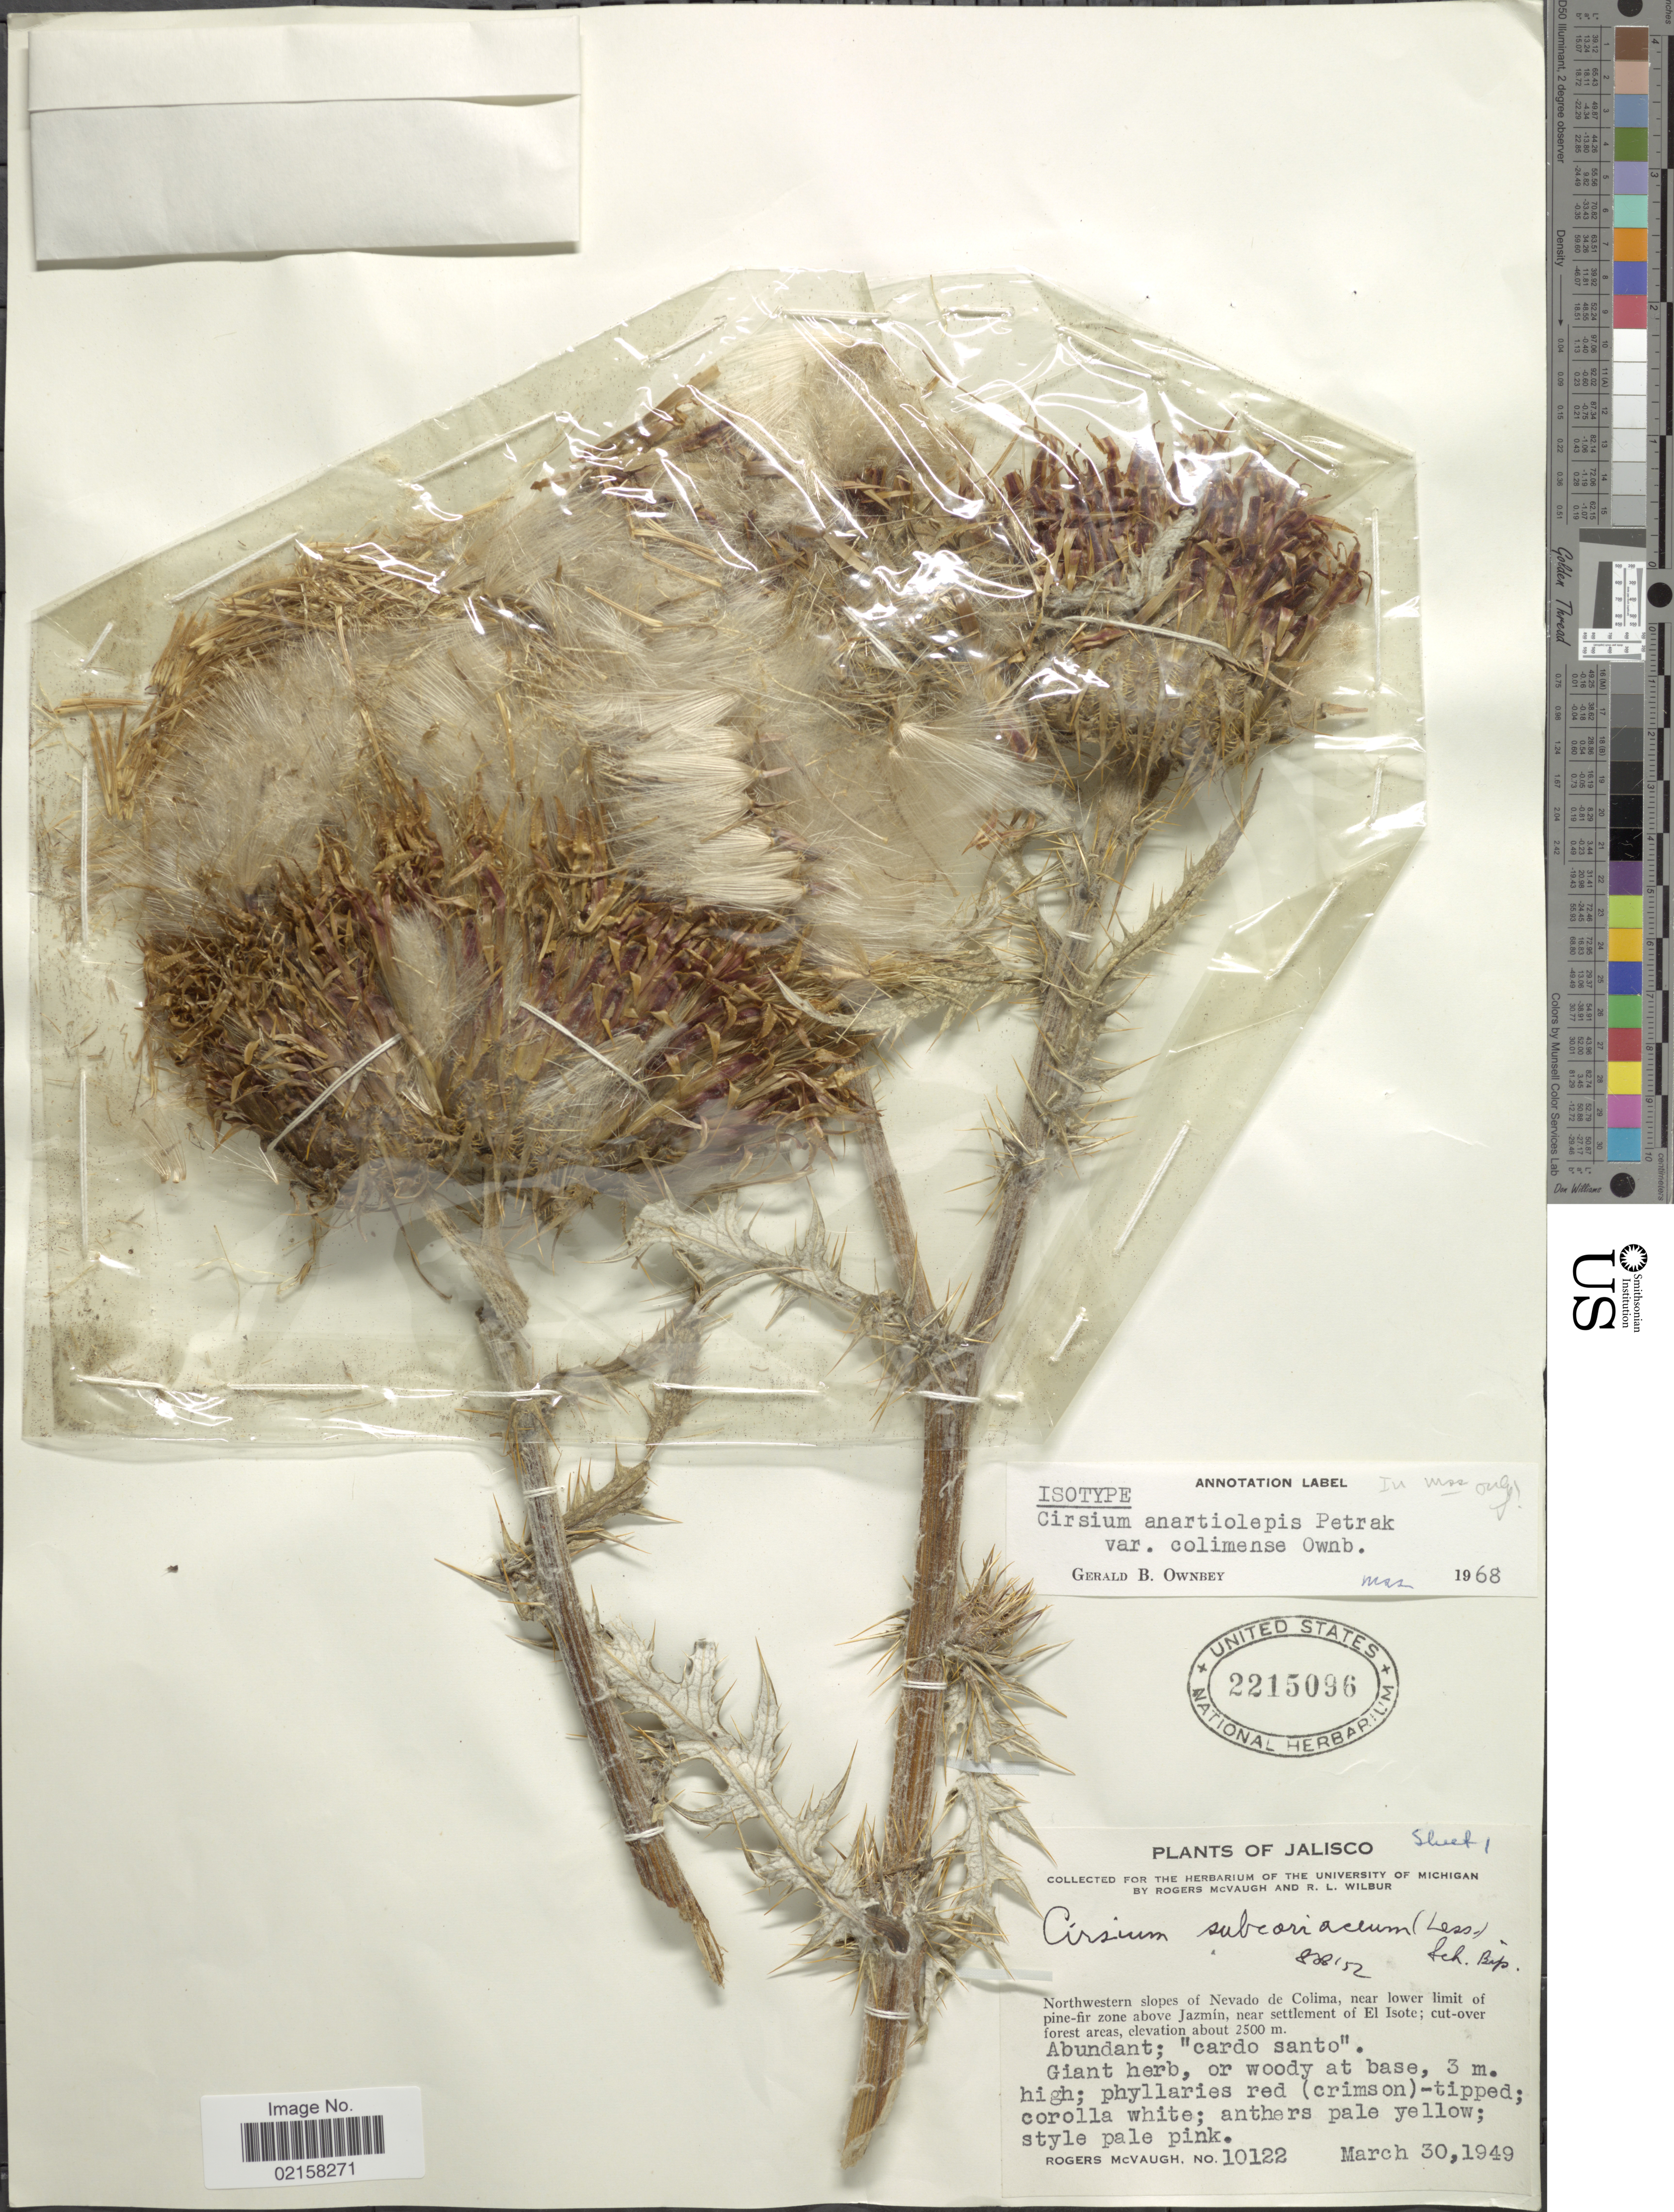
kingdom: Plantae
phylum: Tracheophyta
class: Magnoliopsida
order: Asterales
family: Asteraceae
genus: Cirsium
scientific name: Cirsium anartiolepis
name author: Petr.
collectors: R. McVaugh & R. L. Wilbur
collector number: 10122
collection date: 1949-03-30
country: Mexico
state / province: Jalisco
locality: Northwestern slopes of Nevado de Colima, near lower limit of pine-fr zone above Jazmin, near settlement of El Isote.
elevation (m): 2500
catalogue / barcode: US 2215096